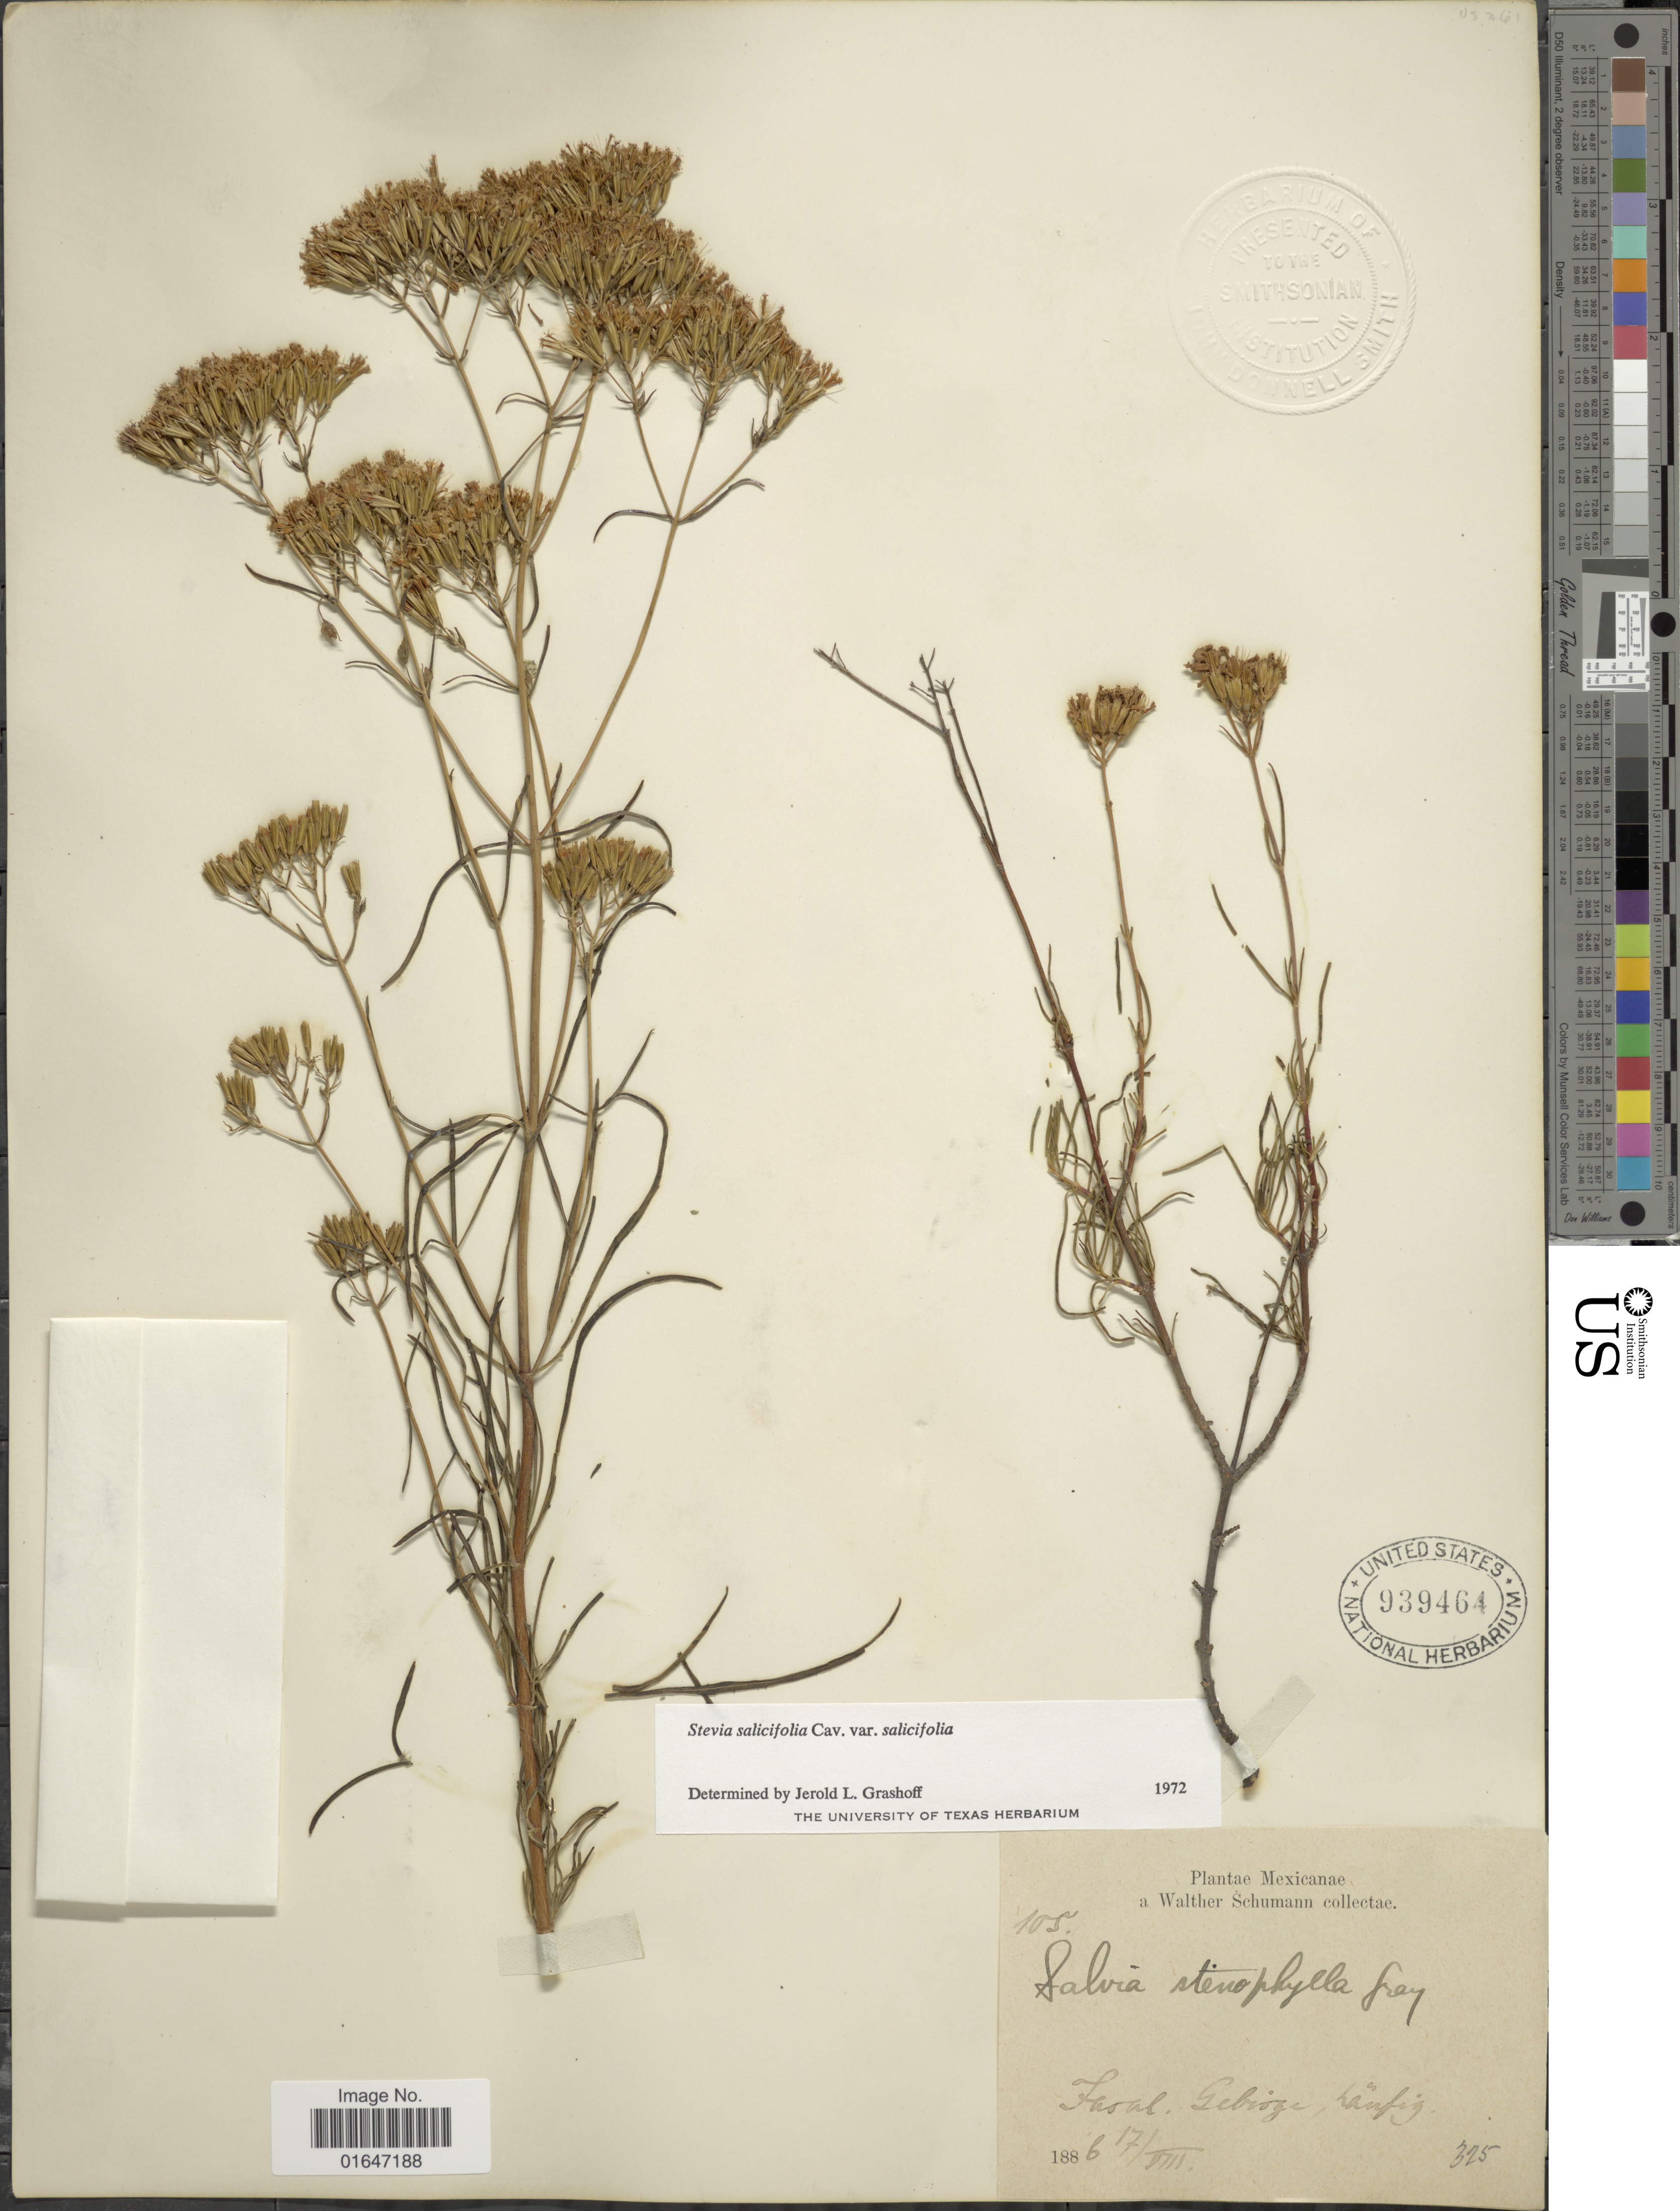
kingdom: Plantae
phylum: Tracheophyta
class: Magnoliopsida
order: Asterales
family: Asteraceae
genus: Stevia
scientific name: Stevia salicifolia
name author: Cav.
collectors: W. Schumann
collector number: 105*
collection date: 1886-08-17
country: Mexico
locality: Faral, Gebirge, Laufig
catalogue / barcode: US 939464